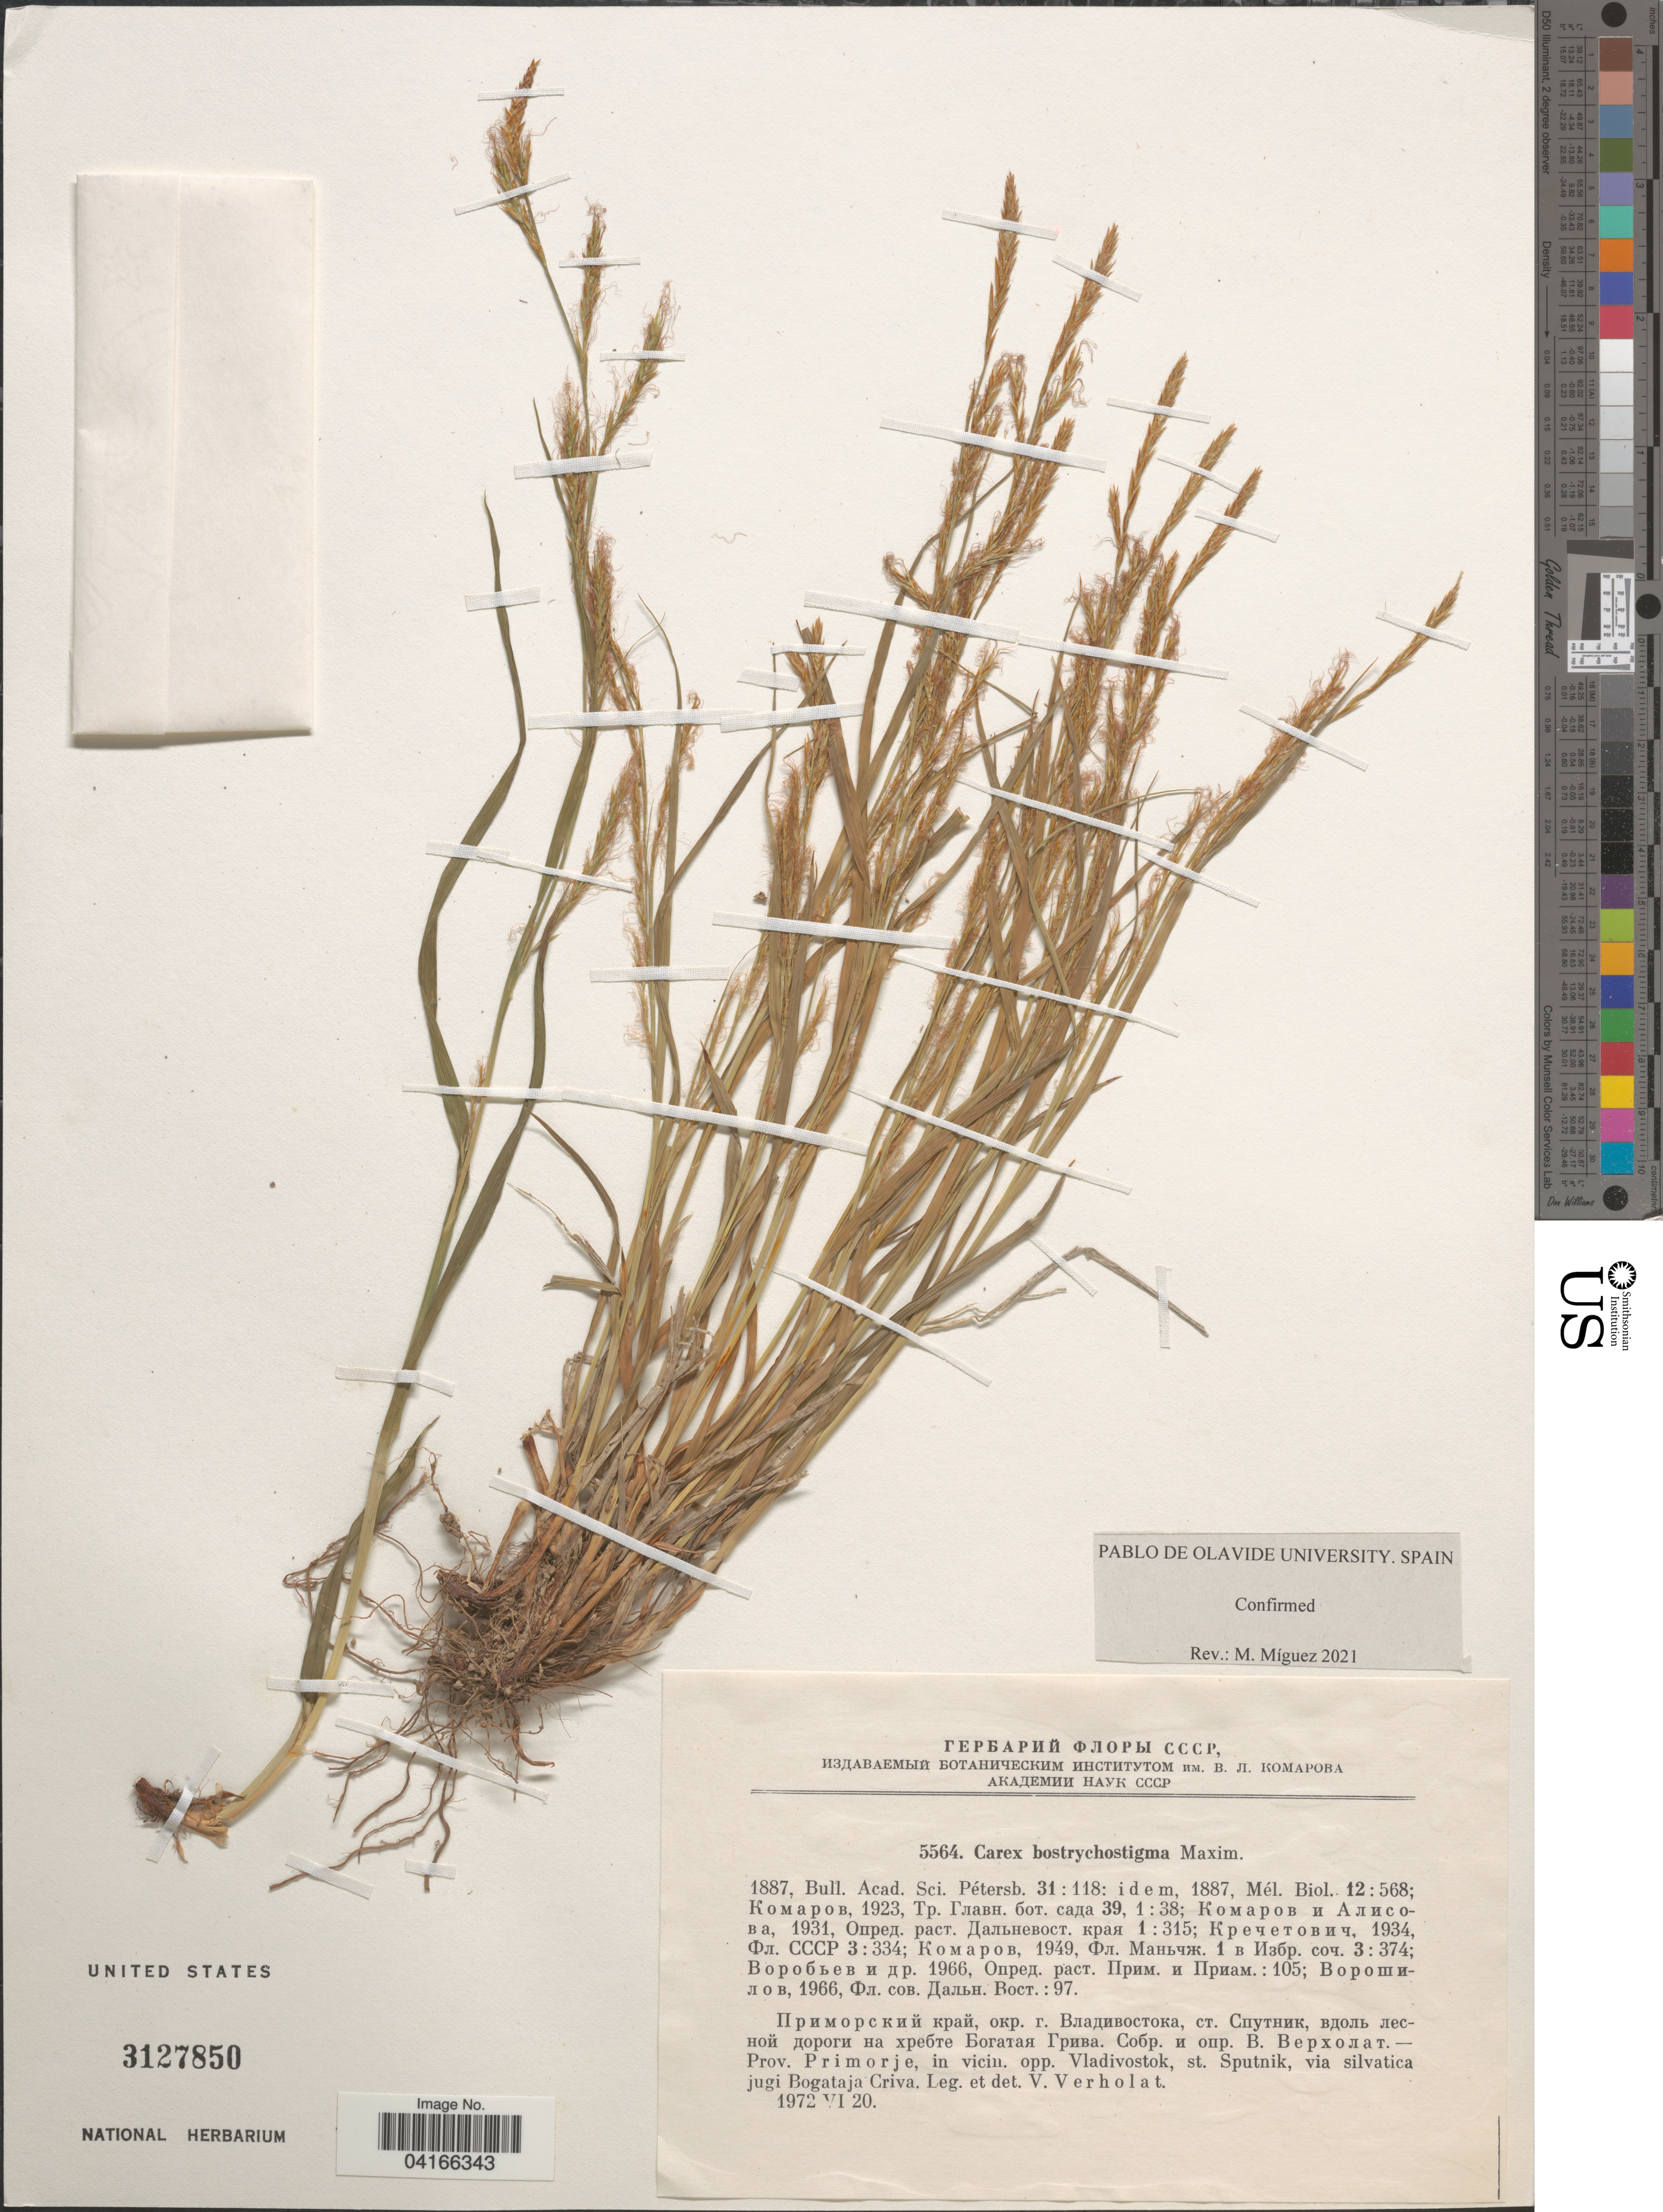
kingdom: Plantae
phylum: Tracheophyta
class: Liliopsida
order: Poales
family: Cyperaceae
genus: Carex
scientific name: Carex bostrychostigma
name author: Maxim.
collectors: V. Verholat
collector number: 5564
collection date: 1972-06-20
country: Russian Federation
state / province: Primorsky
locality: Prov. Primorje, in vicin. opp. Vladivostok, st. Sputnik, via silvatica jugi Bogataja Criva.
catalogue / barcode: US 3127850